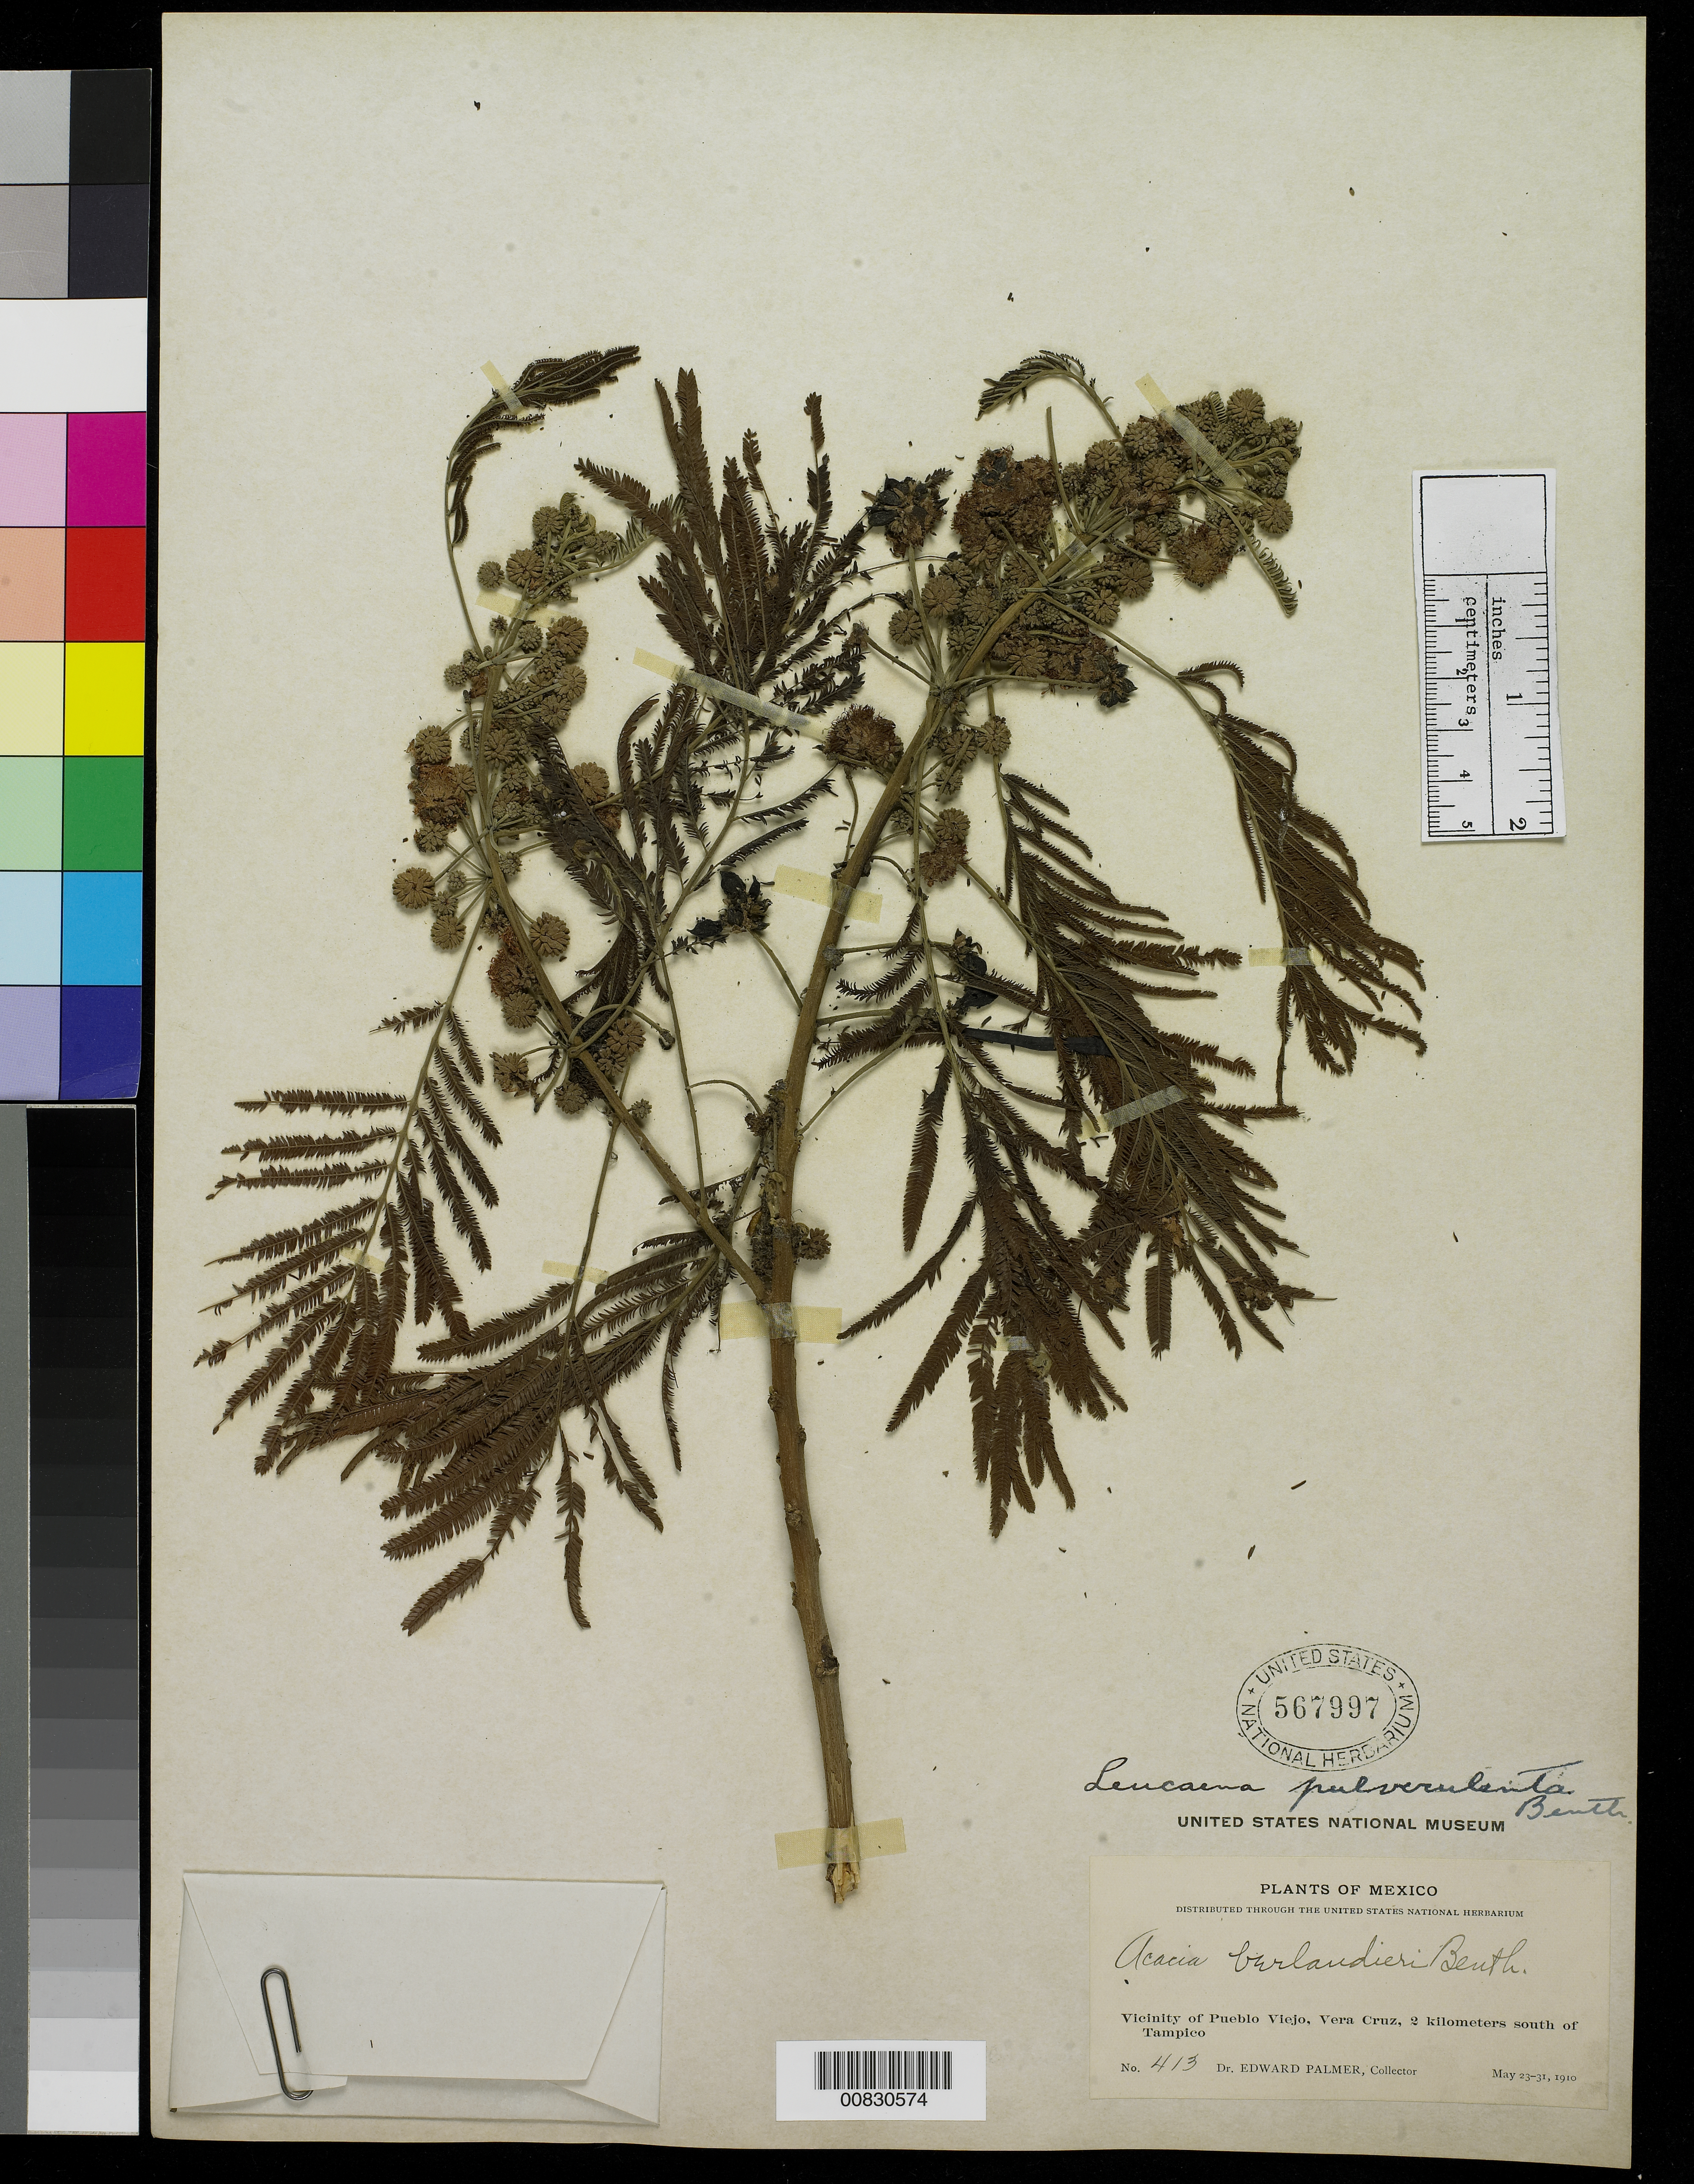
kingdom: Plantae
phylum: Tracheophyta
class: Magnoliopsida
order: Fabales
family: Fabaceae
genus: Leucaena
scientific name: Leucaena pulverulenta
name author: (Schltdl.) Benth.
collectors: E. Palmer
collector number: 413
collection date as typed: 23 May 1910 to 31 May 1910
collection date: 1910-05-23/1910-05-31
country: Mexico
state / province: Veracruz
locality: Vicinity of Pueblo Viejo, Veracruz, 2 kilometers south of Tampico.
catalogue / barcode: US 567997